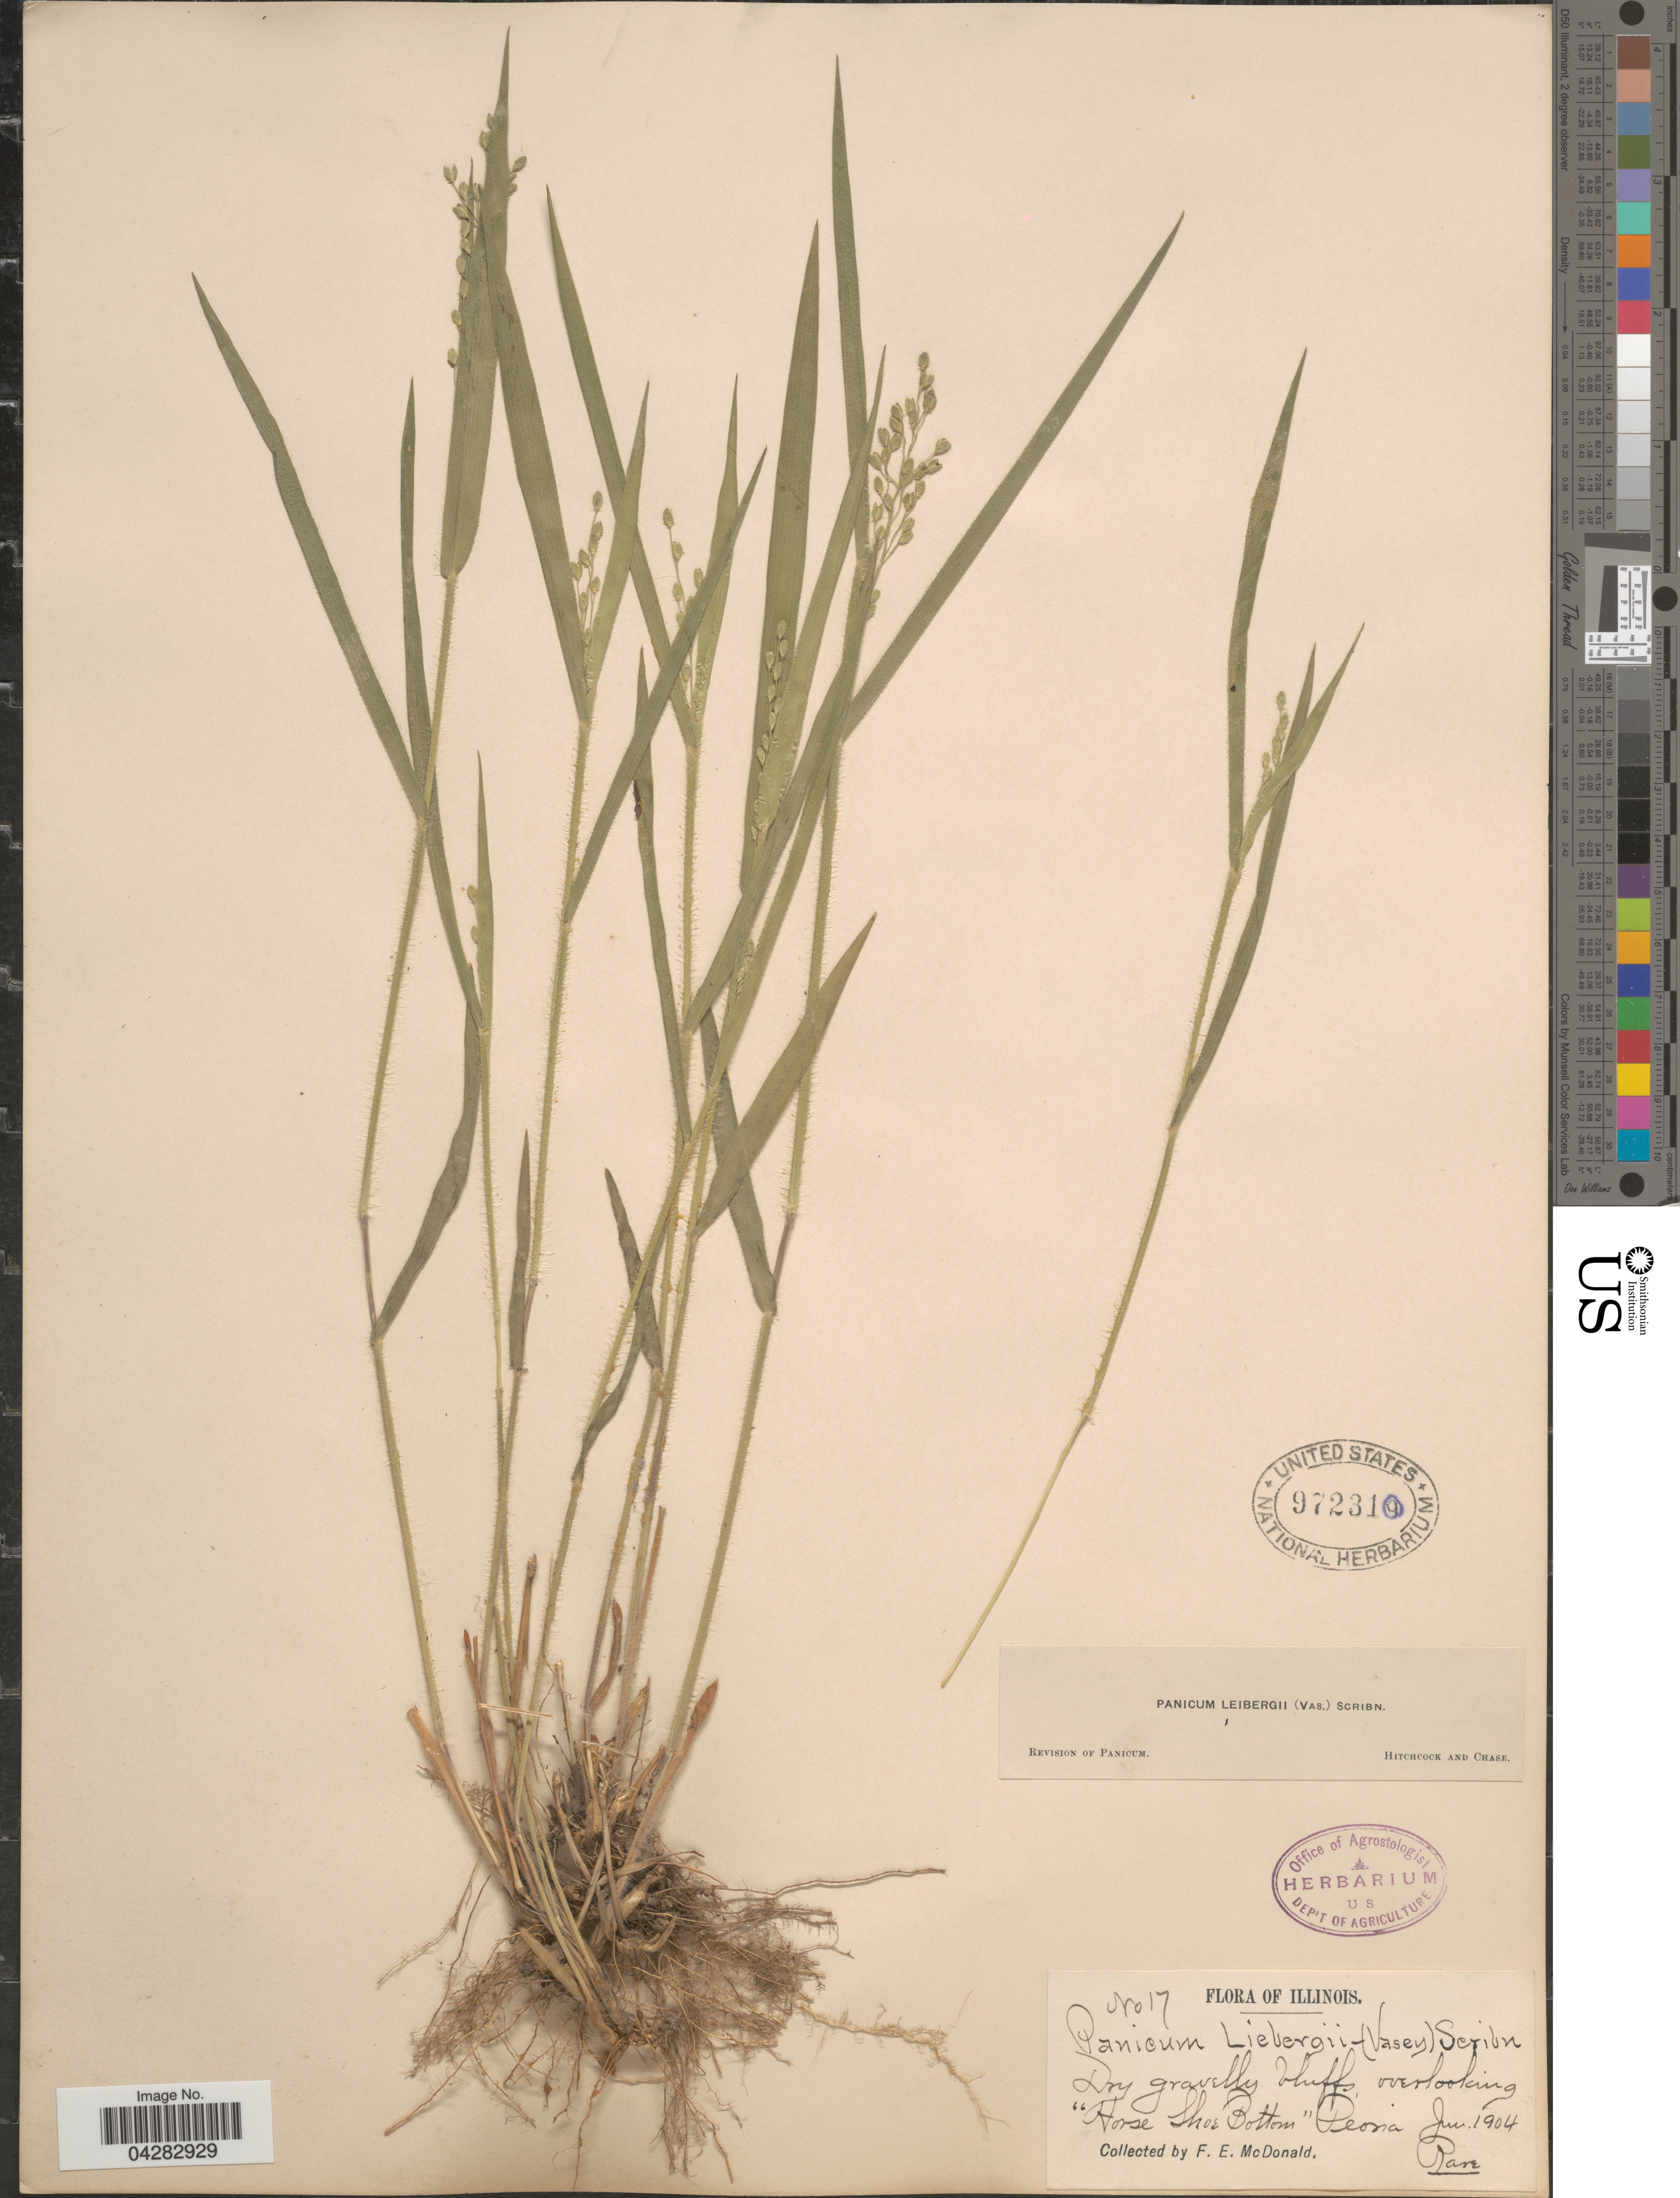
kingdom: Plantae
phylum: Tracheophyta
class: Liliopsida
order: Poales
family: Poaceae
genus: Dichanthelium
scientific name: Dichanthelium leibergii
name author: (Vasey) Gould & C.A. Clark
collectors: F. E. McDonald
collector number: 17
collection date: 1904-06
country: United States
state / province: Illinois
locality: Dry gravelly bluffs, overlooking "Horse Shoe Bottom" Peoria.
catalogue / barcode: US 972310